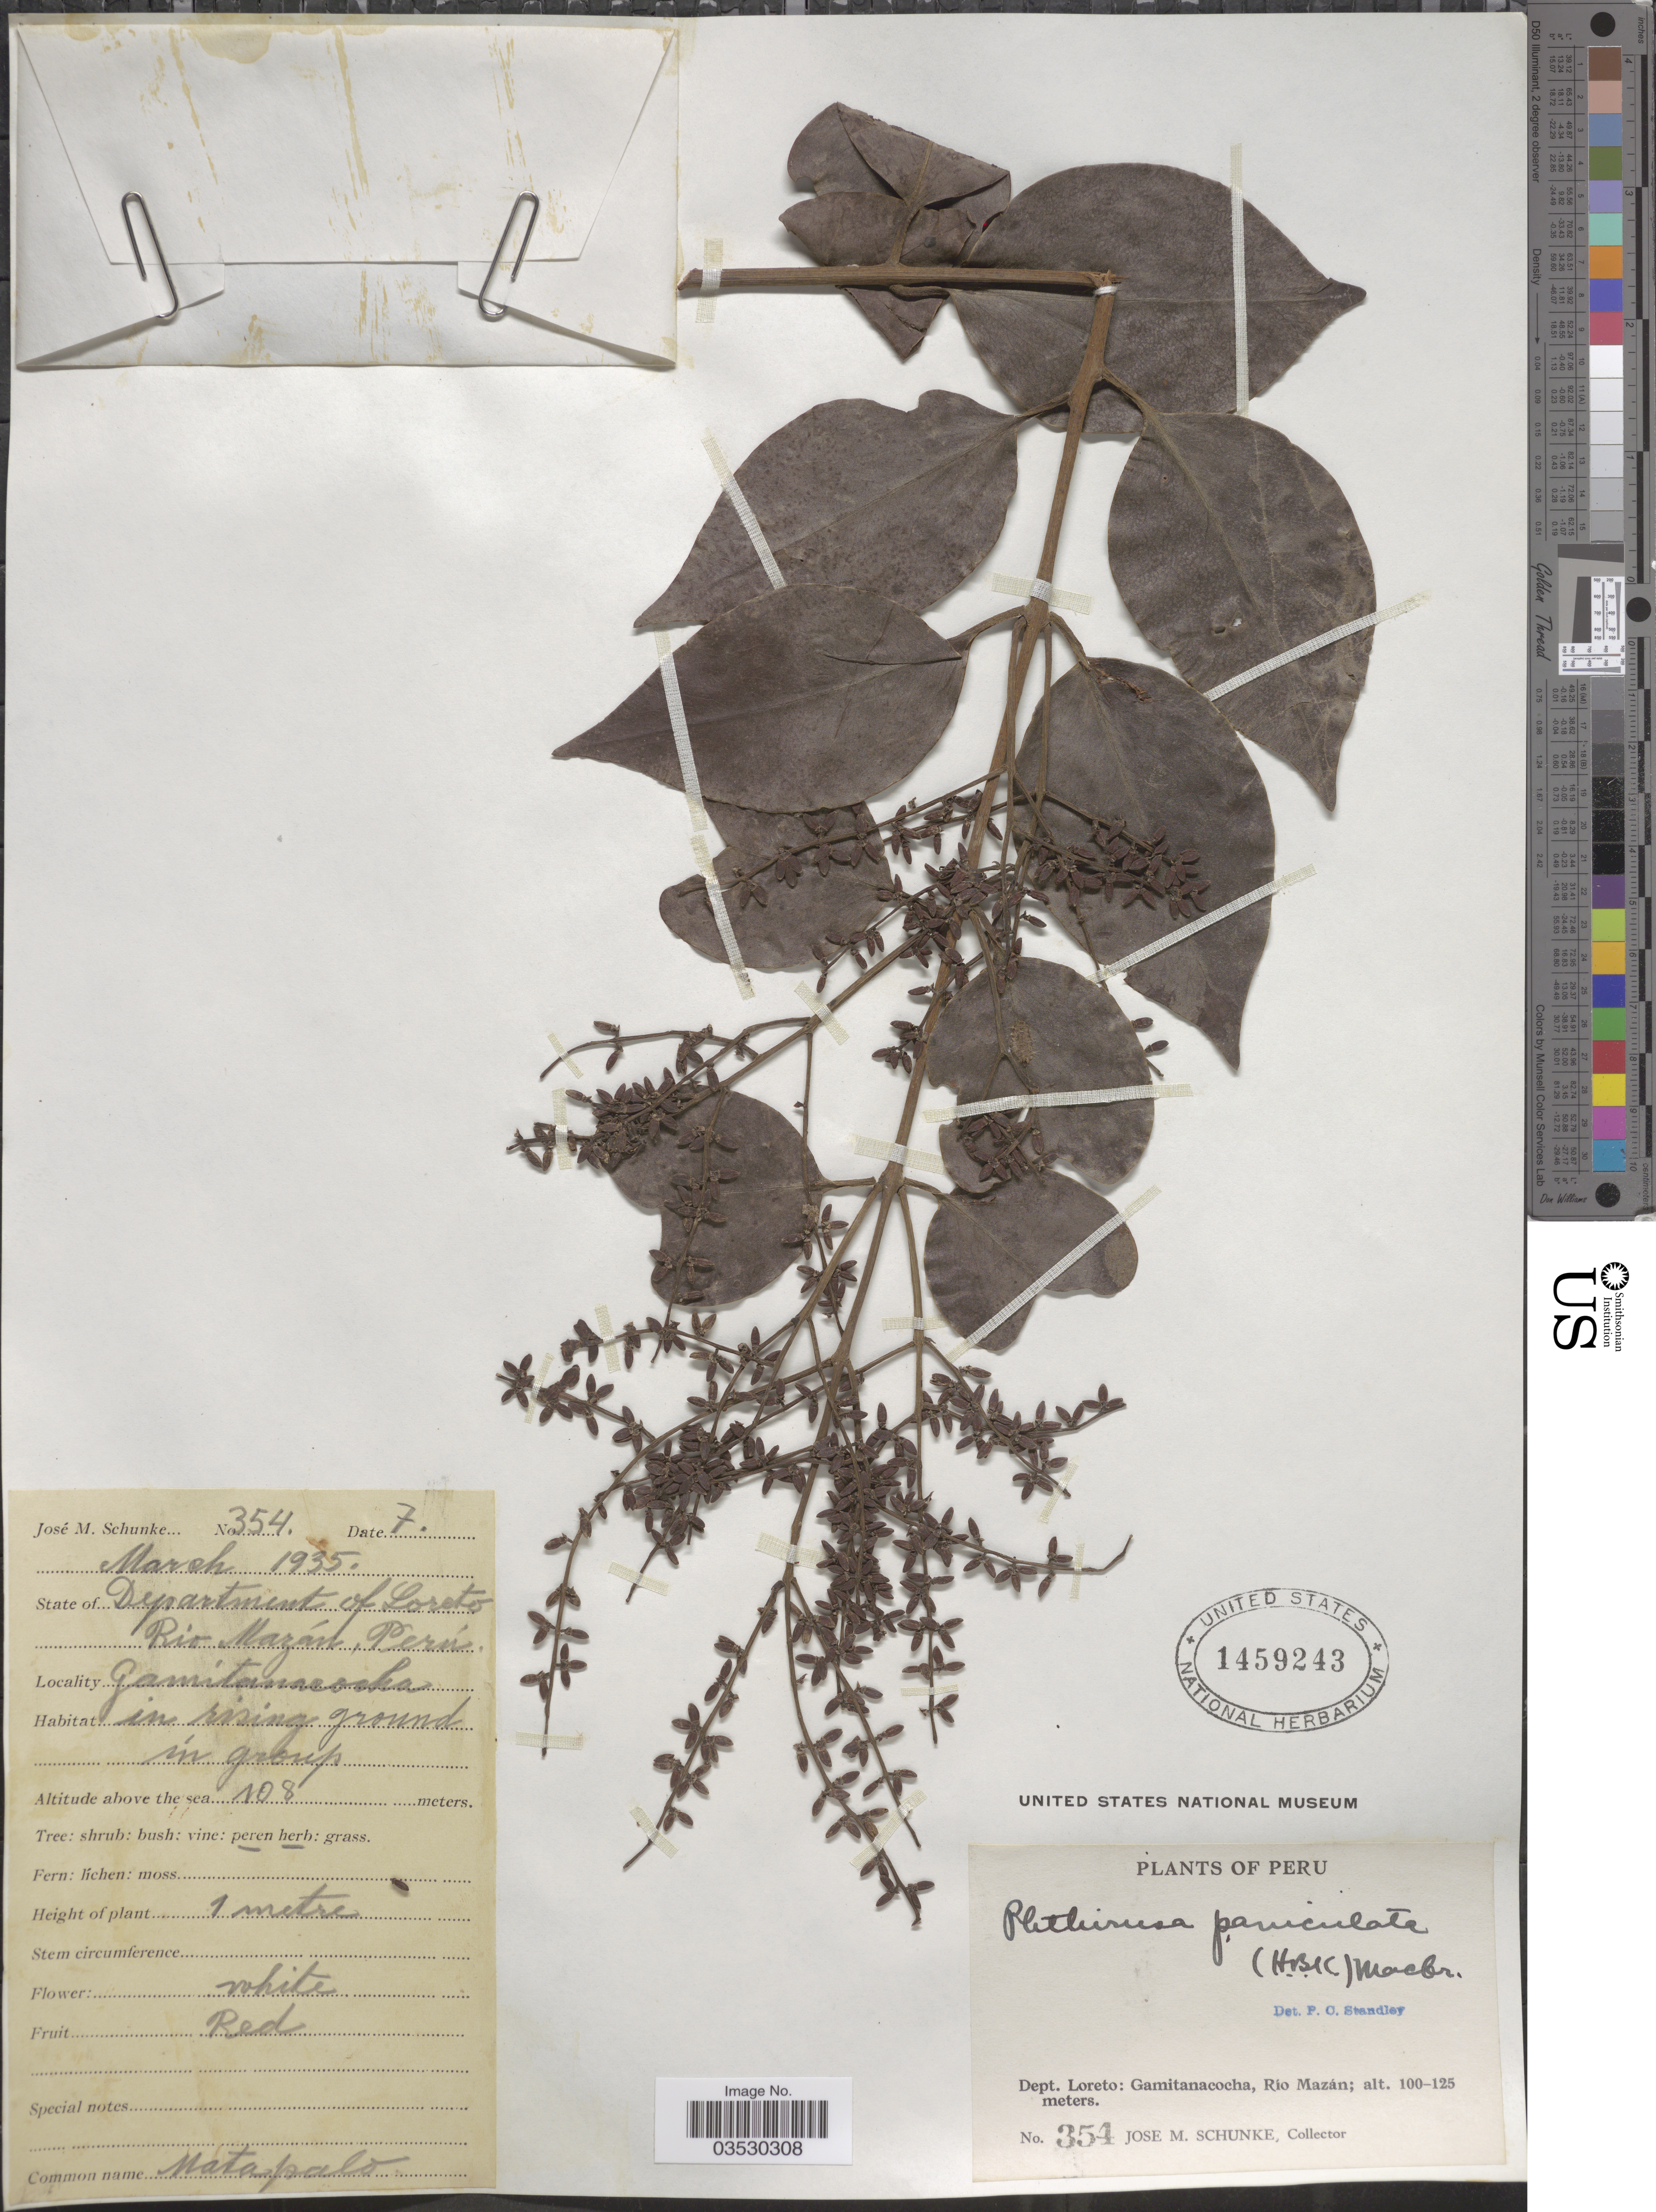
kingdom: Plantae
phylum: Tracheophyta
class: Magnoliopsida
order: Santalales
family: Loranthaceae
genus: Struthanthus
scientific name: Struthanthus aduncus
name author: (G. Mey.) G. Don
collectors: J. M. Schunke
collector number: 354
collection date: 1935-03-07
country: Peru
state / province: Loreto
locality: Department of Loreto. Rio Mazán. Gamitanacocha.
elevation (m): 108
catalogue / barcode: US 1459243